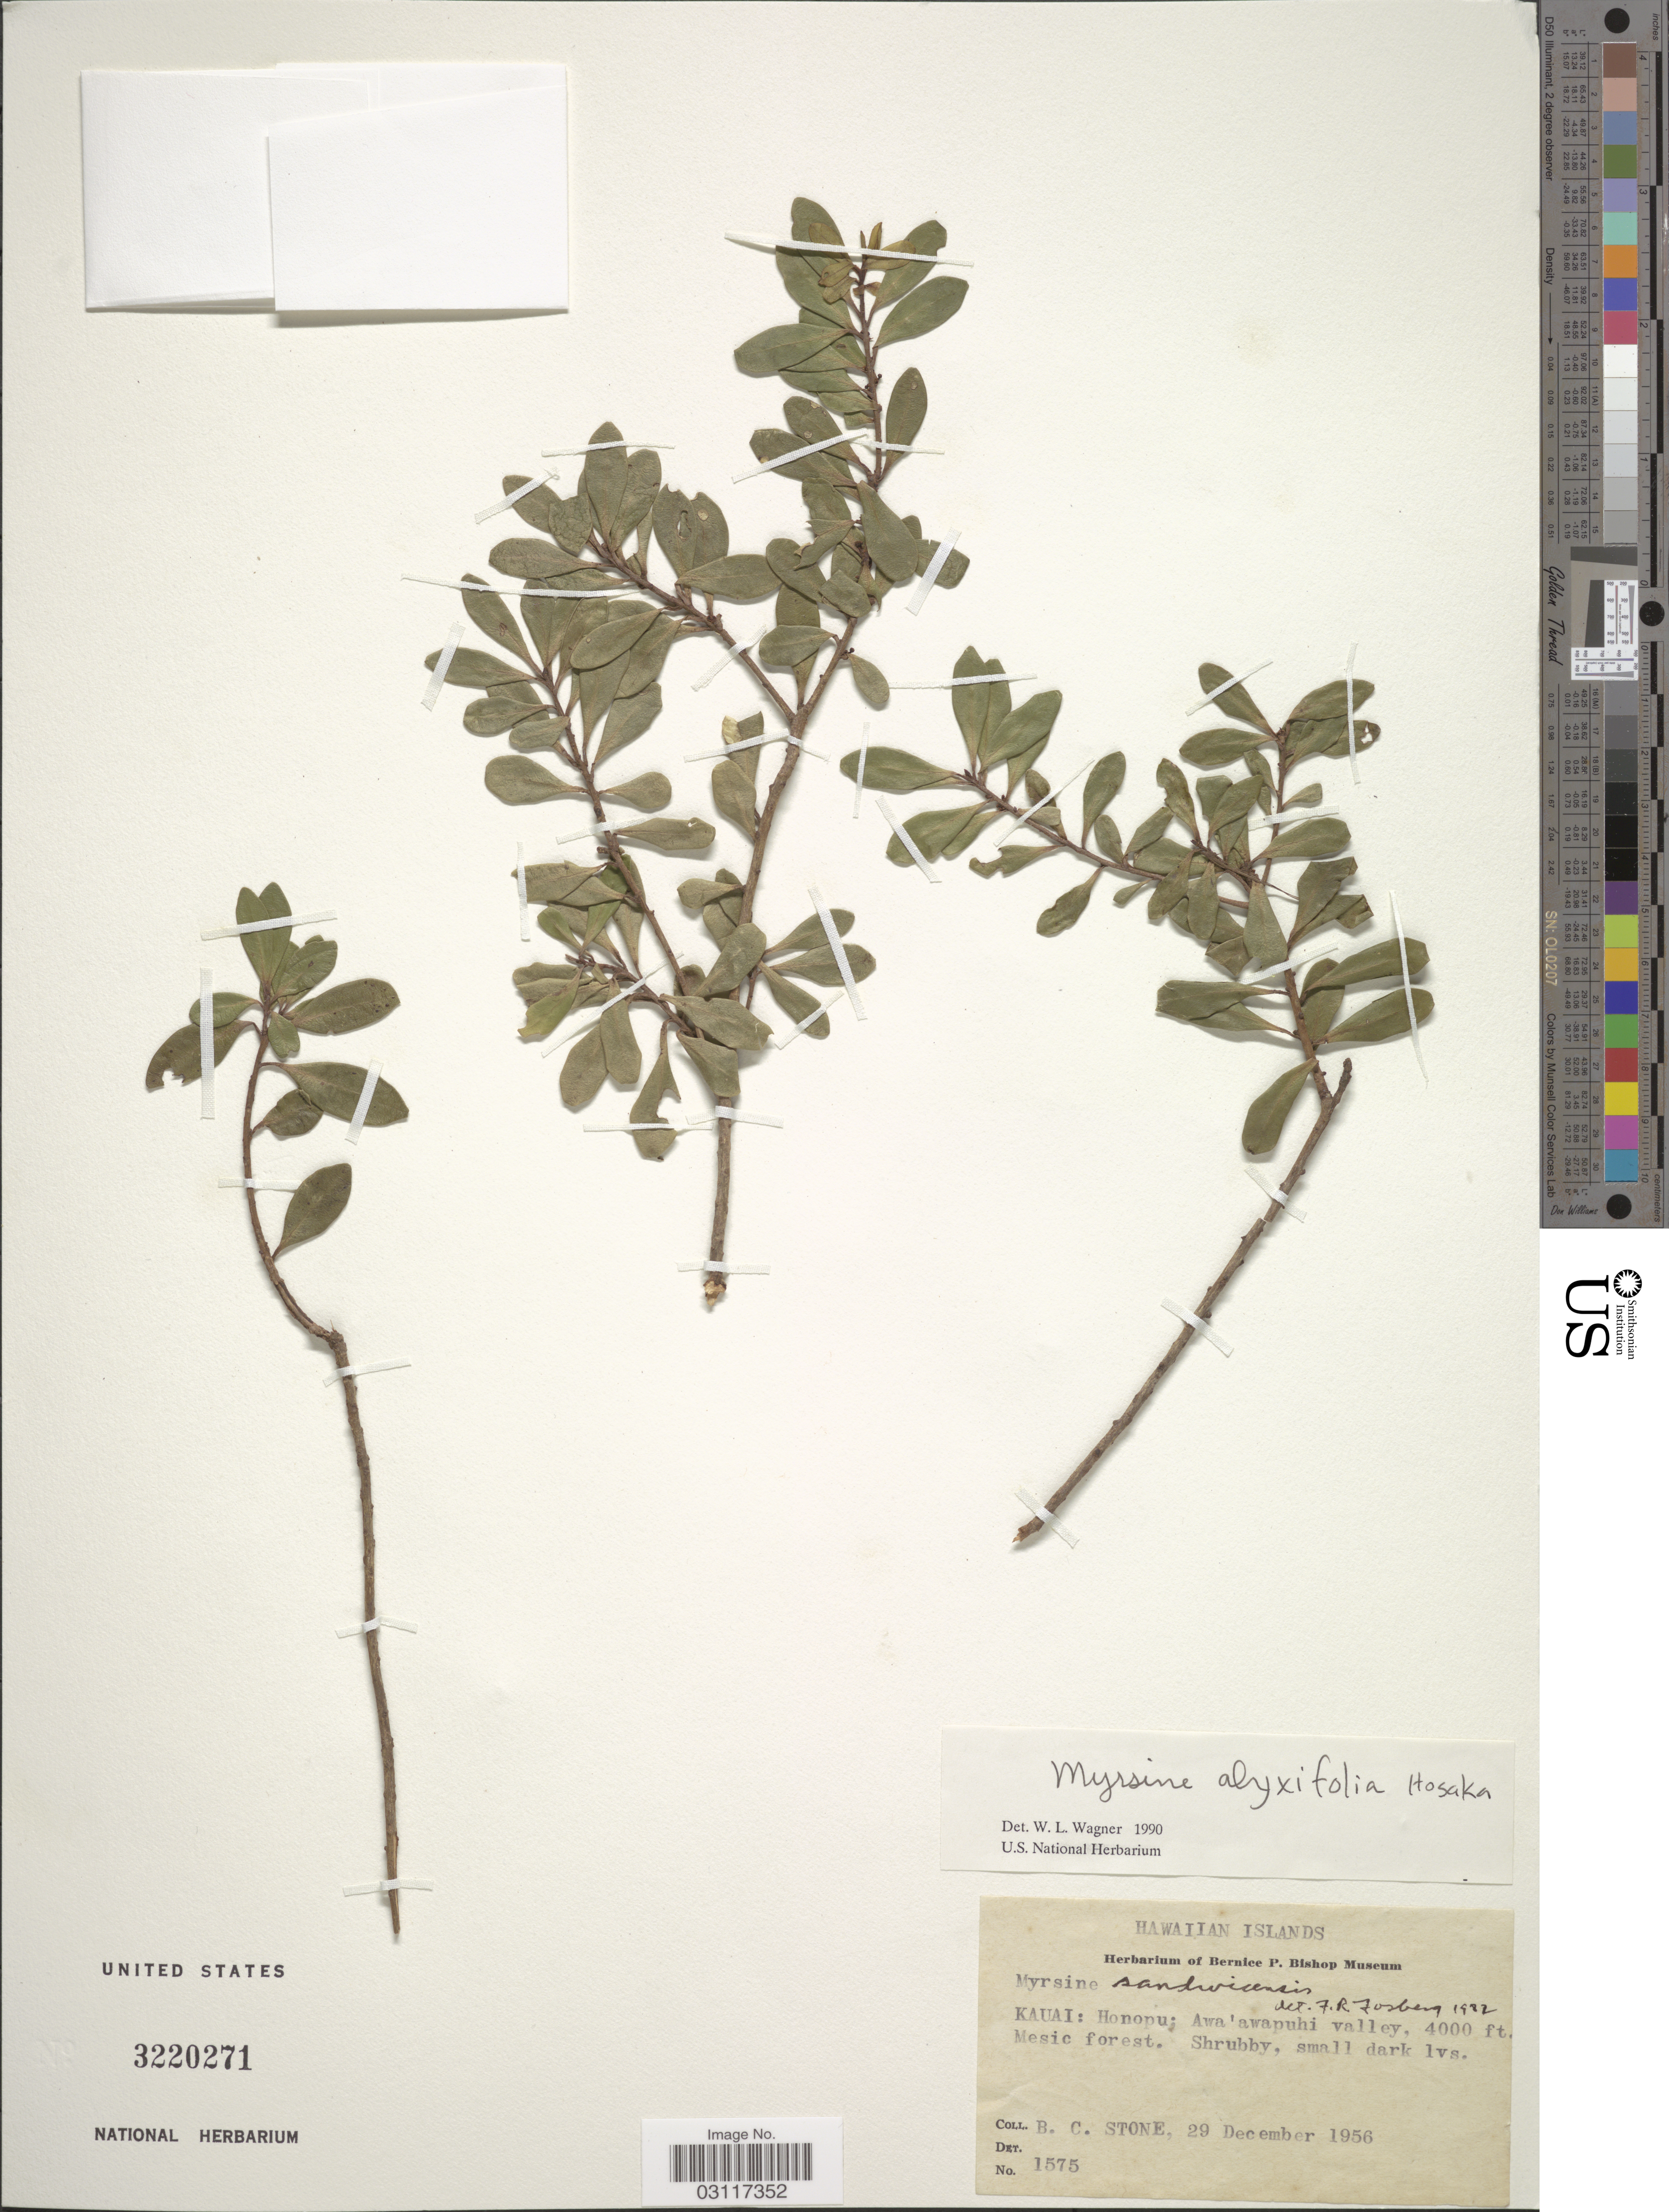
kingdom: Plantae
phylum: Tracheophyta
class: Magnoliopsida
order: Ericales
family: Primulaceae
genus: Myrsine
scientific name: Myrsine alyxifolia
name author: Hosaka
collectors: B. C. Stone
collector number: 1575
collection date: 1956-12-29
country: United States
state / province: Hawaii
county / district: Hawaii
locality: Hawaiian Islands, Kauai: Honopu: Awa'awapuhi valley, Mesic forest.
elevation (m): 1219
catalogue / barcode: US 3220271